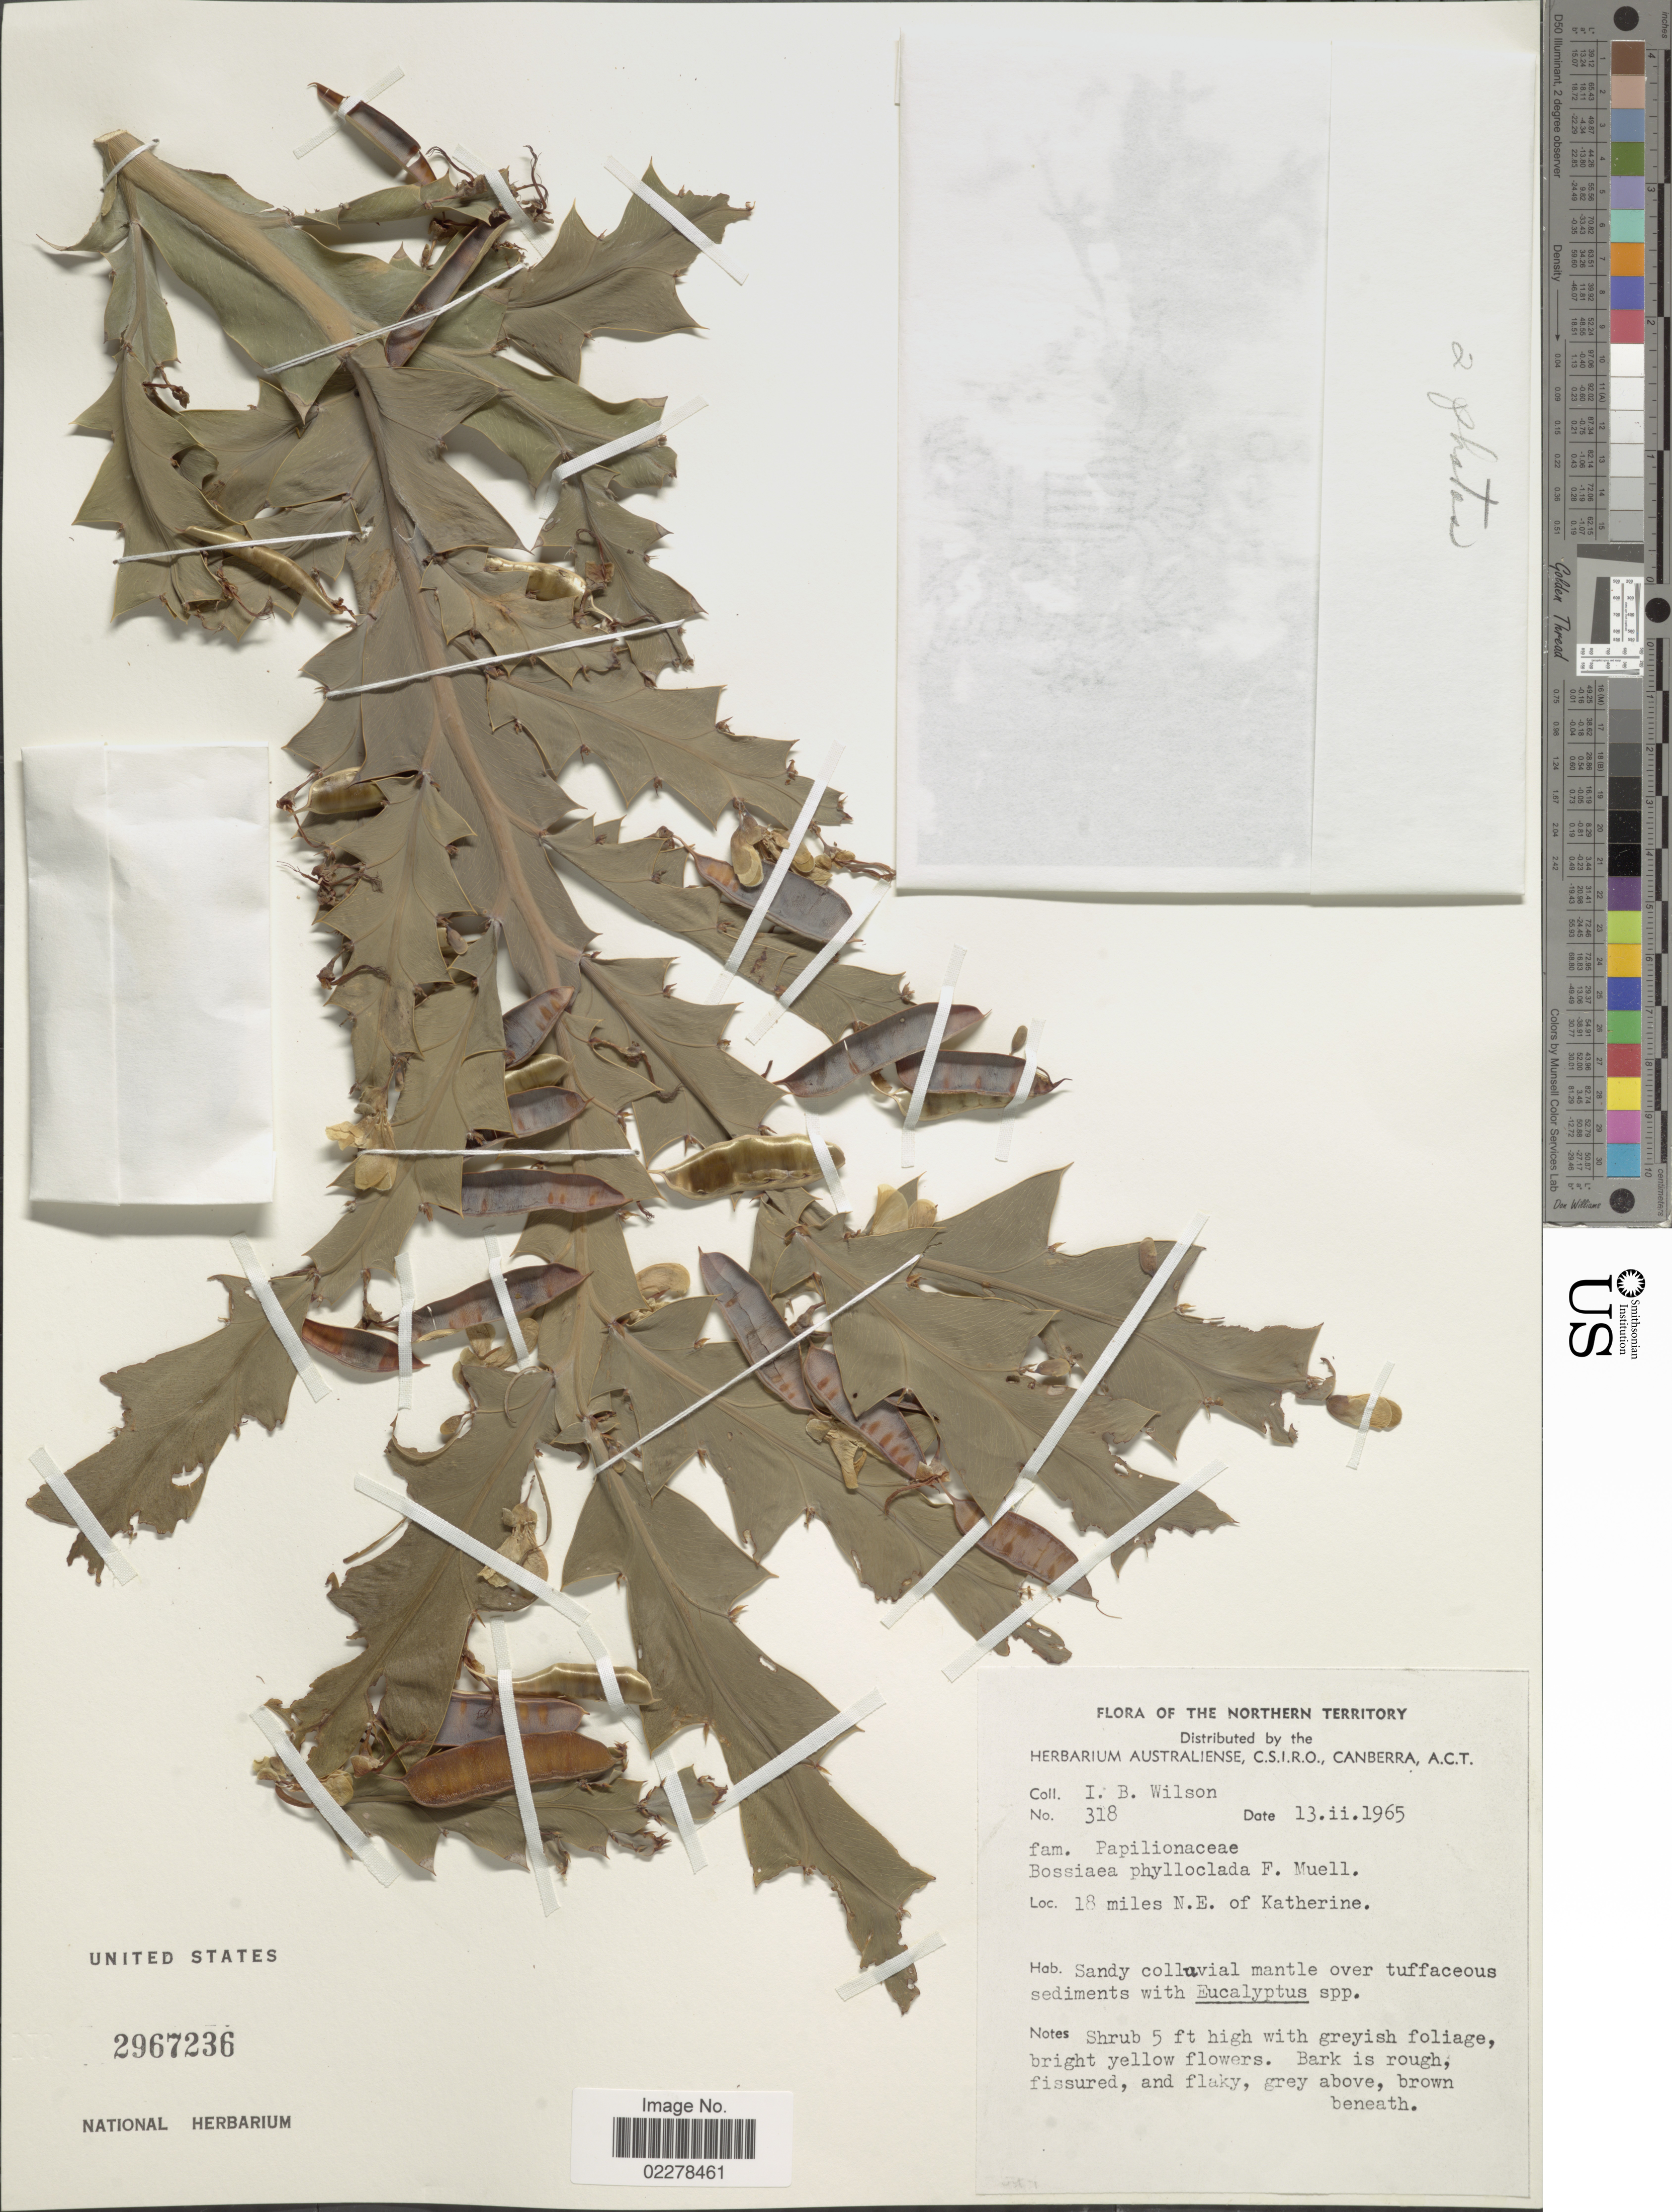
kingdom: Plantae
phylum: Tracheophyta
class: Magnoliopsida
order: Fabales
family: Fabaceae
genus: Bossiaea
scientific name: Bossiaea phylloclada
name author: F. Muell.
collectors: I. B. Wilson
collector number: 318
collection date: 1965-02-13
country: Australia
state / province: Northern Territory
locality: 18 miles N.E. of Katharine.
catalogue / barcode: US 2967236